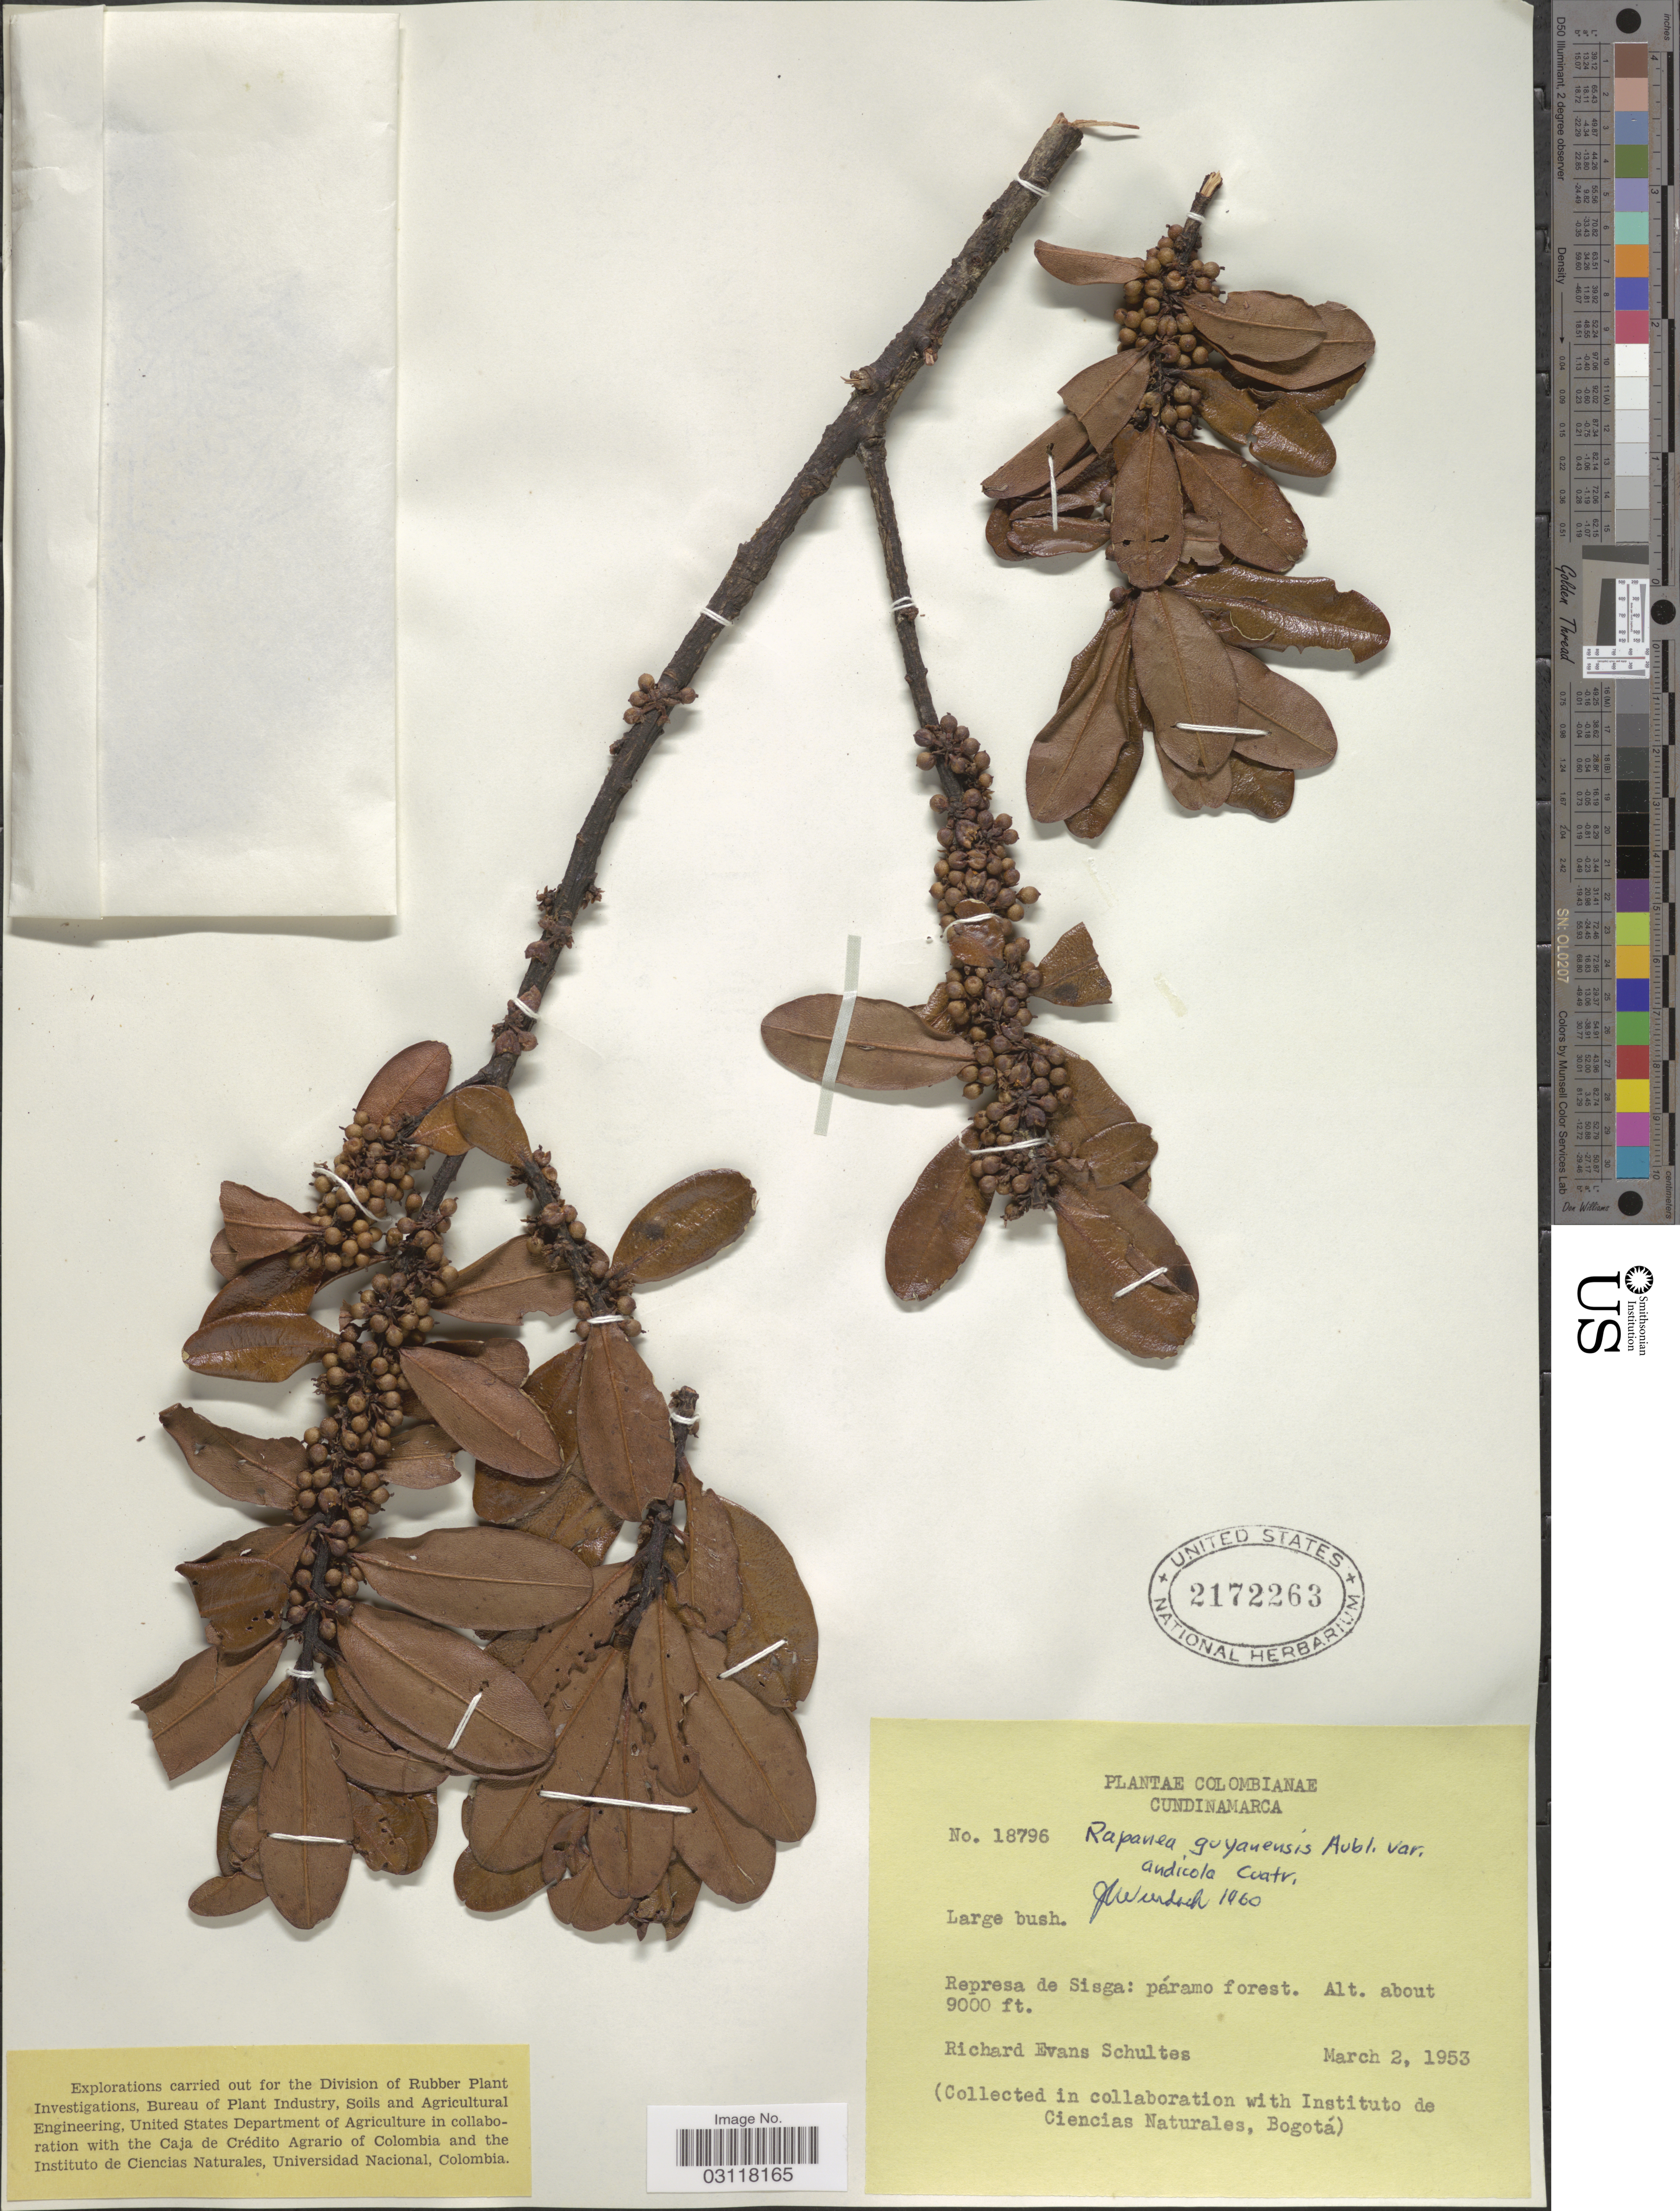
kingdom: Plantae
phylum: Tracheophyta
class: Magnoliopsida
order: Ericales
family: Primulaceae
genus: Rapanea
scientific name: Rapanea guianensis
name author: Aubl.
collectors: R. E. Schultes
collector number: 18796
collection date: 1953-03-02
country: Colombia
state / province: Cundinamarca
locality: Represa de Sisga: páramo forest.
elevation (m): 2743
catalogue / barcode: US 2172263